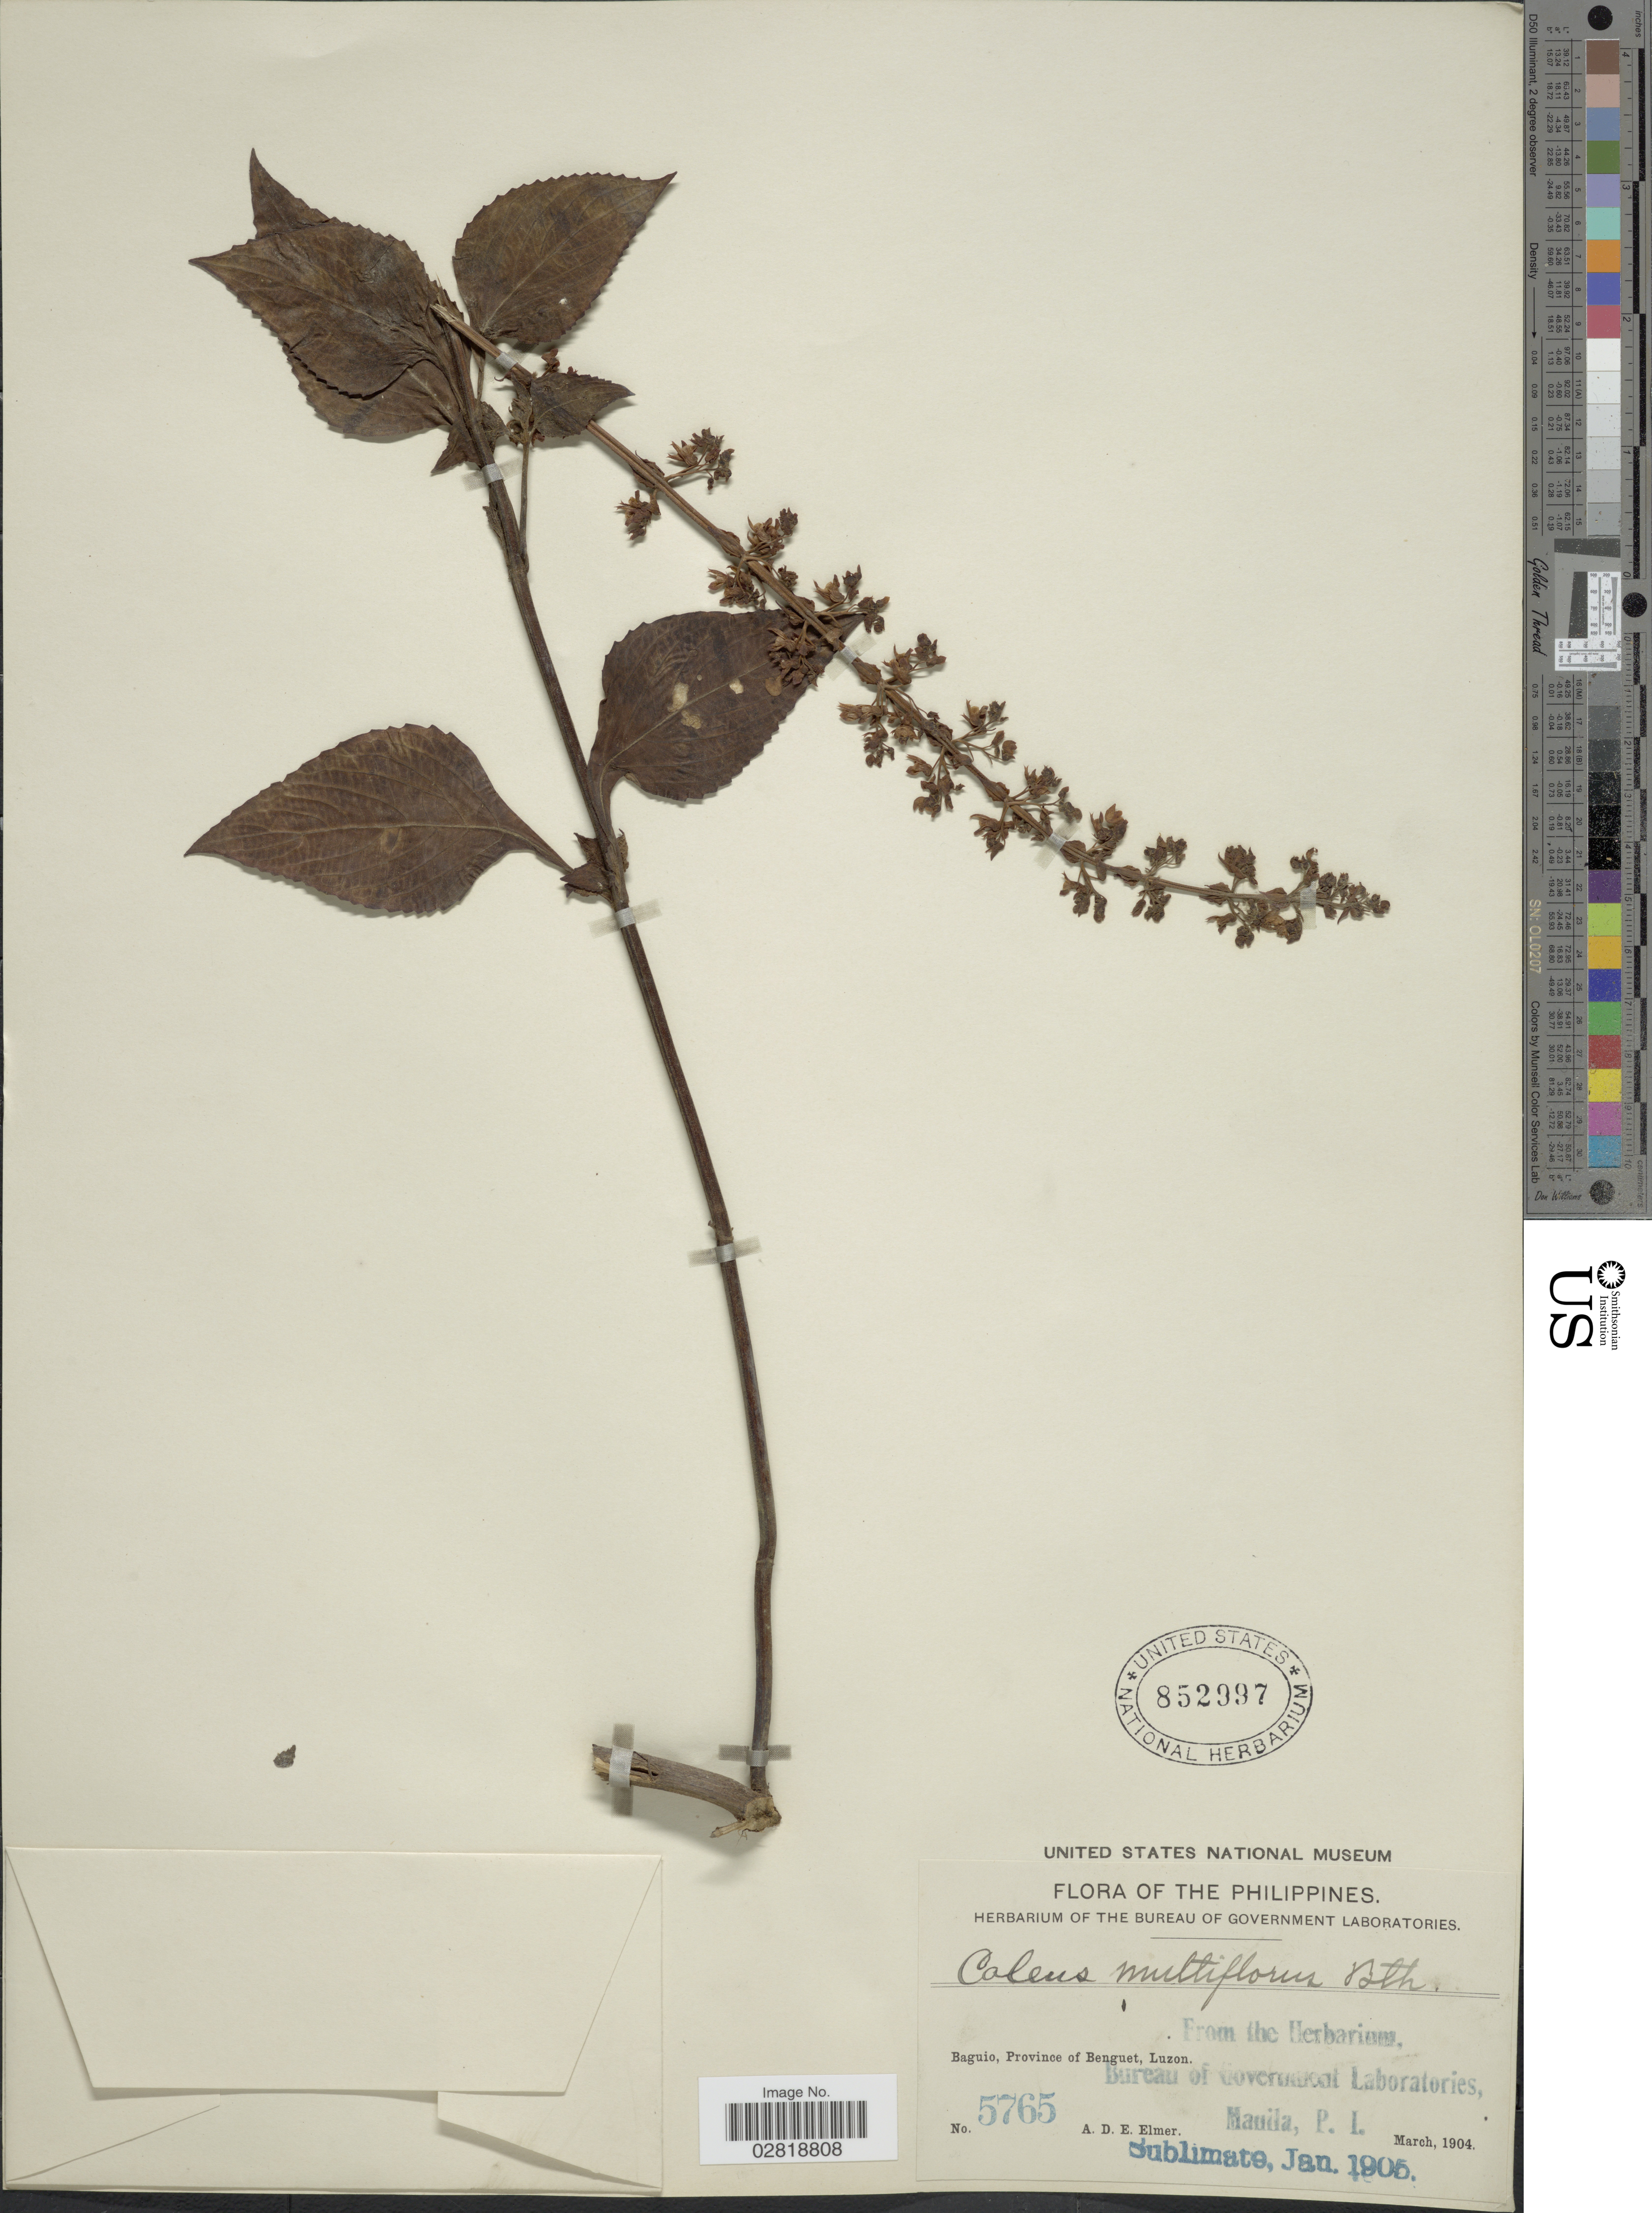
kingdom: Plantae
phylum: Tracheophyta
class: Magnoliopsida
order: Lamiales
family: Lamiaceae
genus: Plectranthus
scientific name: Plectranthus scutellarioides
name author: (L.) R. Br.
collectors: A. D. E. Elmer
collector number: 5765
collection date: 1904-03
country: Philippines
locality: Baguio. Province of Benguet, Luzon.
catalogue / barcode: US 852997